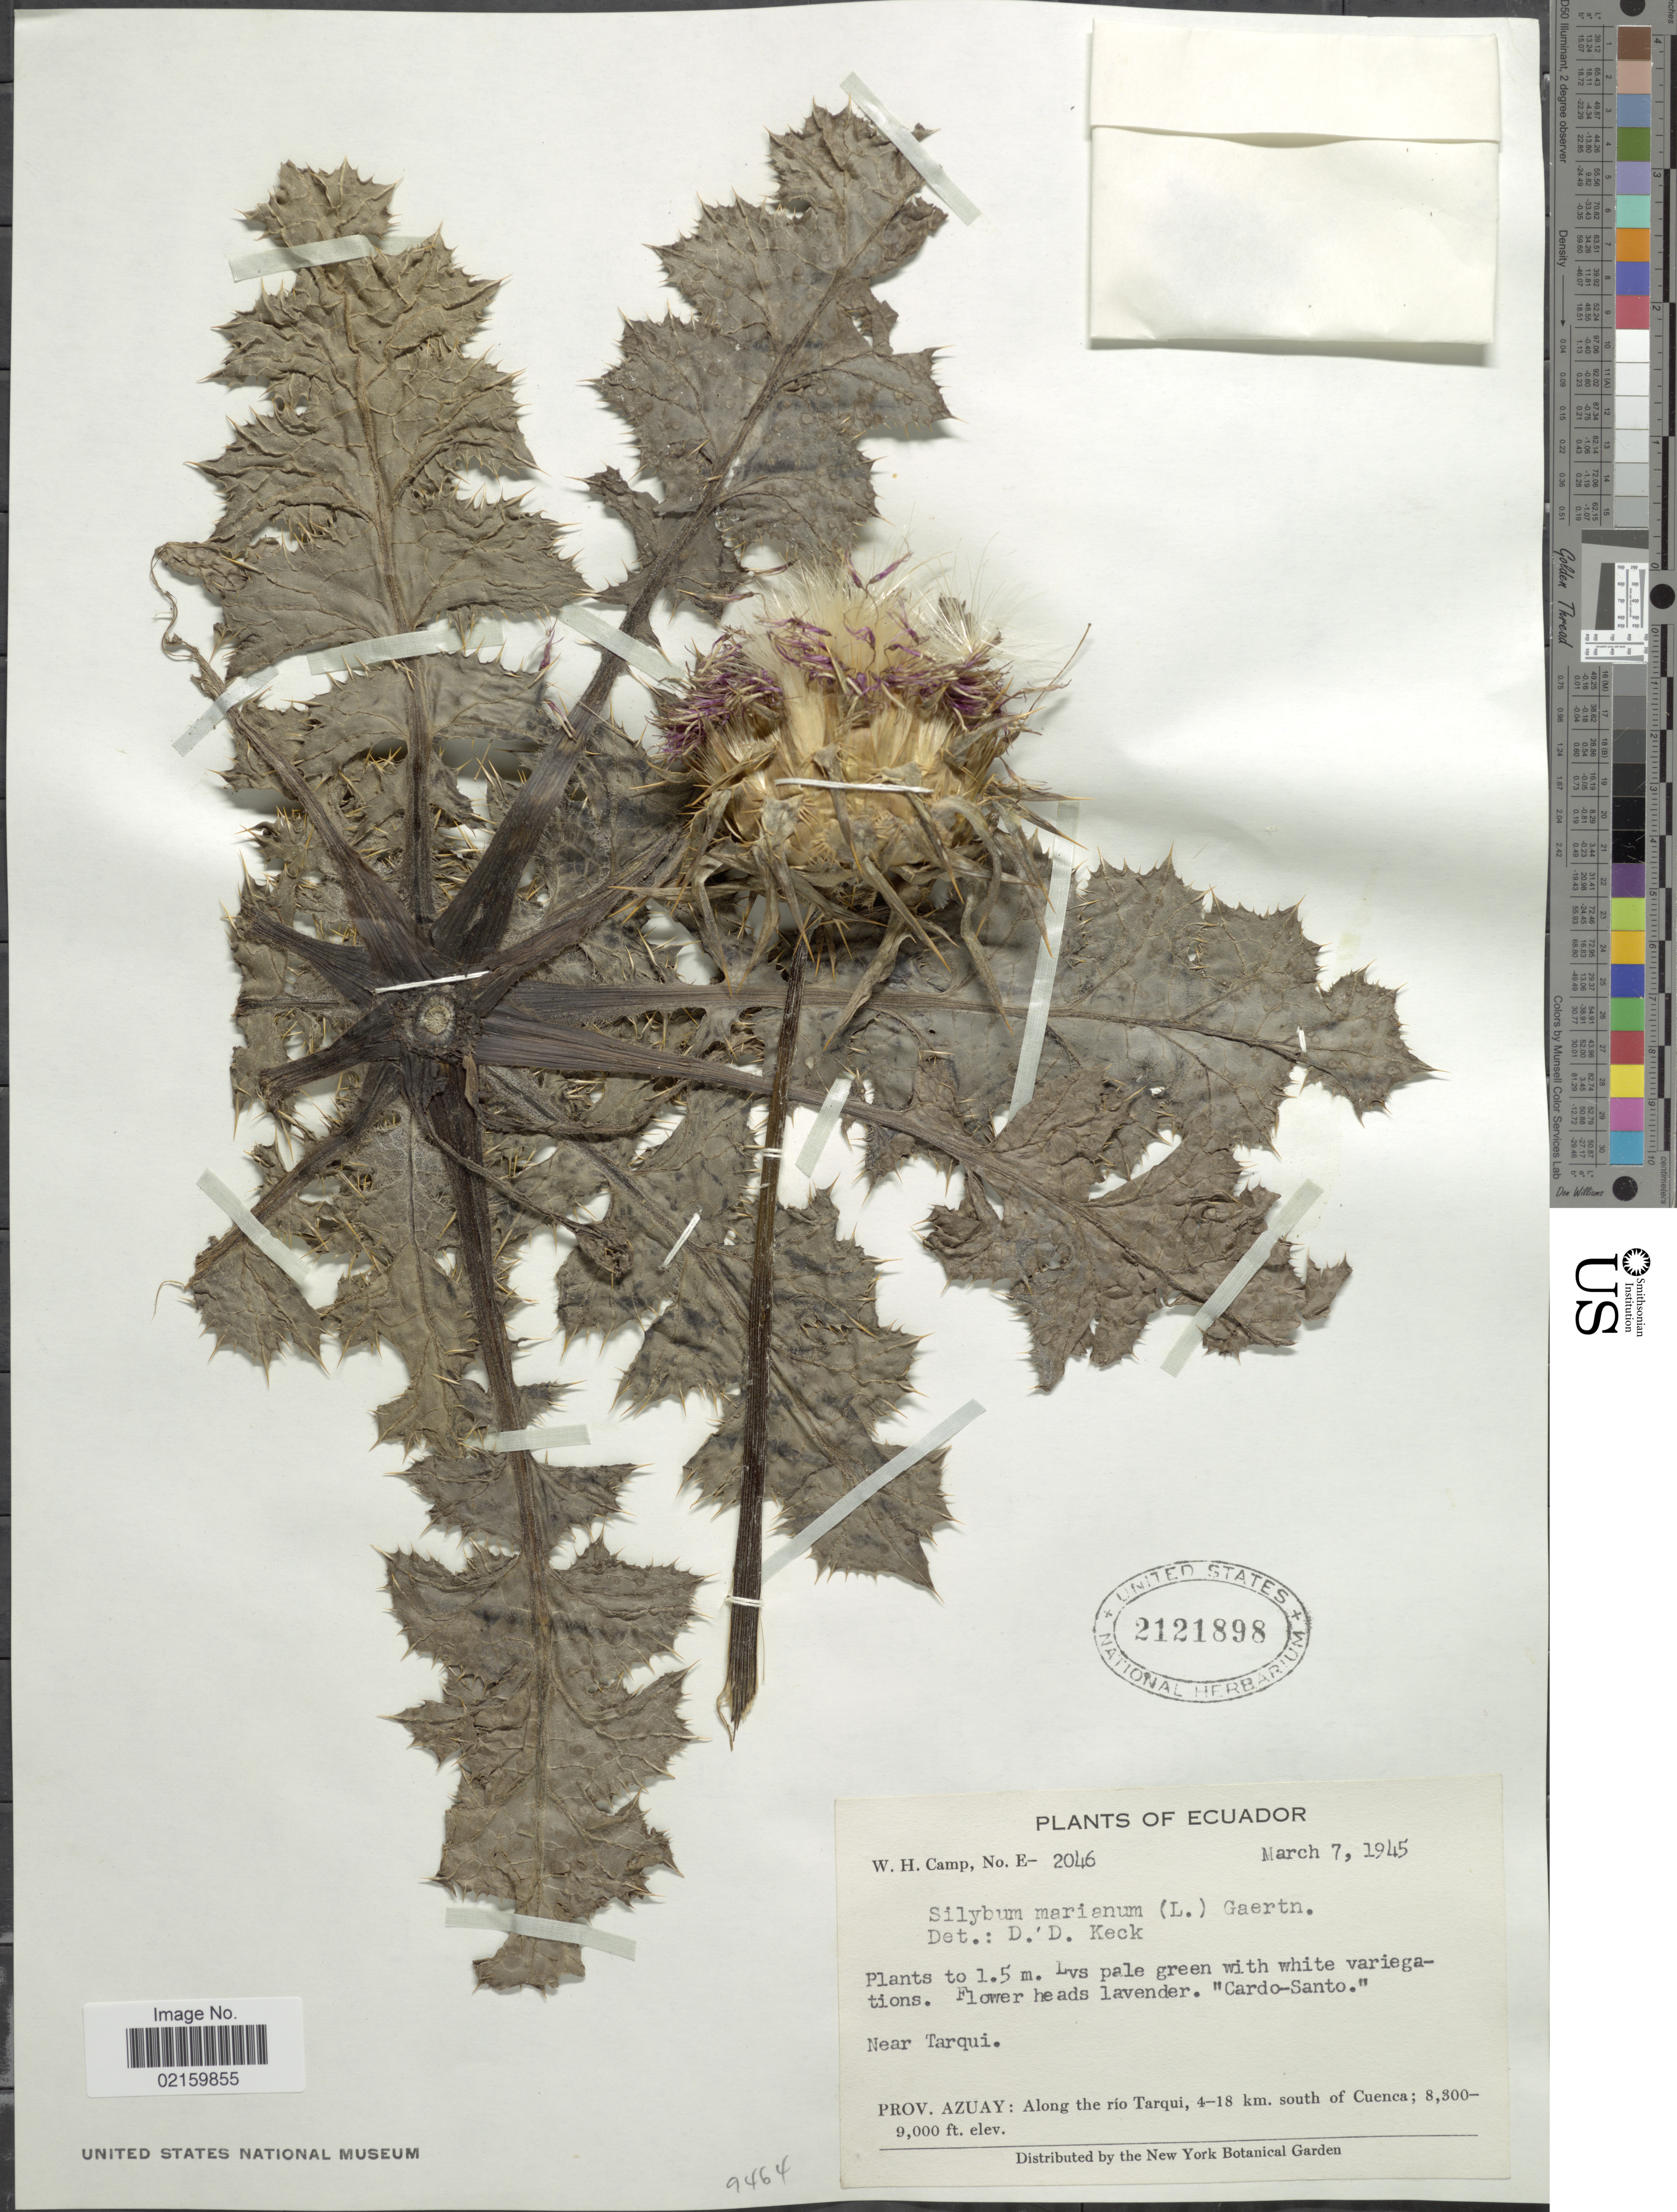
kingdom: Plantae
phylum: Tracheophyta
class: Magnoliopsida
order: Asterales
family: Asteraceae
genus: Silybum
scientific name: Silybum marianum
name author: (L.) Gaertn.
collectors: W. H. Camp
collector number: E-2046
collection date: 1945-03-07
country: Ecuador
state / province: Azuay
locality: Prov. Azuay: Along the rio Tarqui, 4-18 km. south of Cuenca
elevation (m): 2530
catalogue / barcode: US 2121898